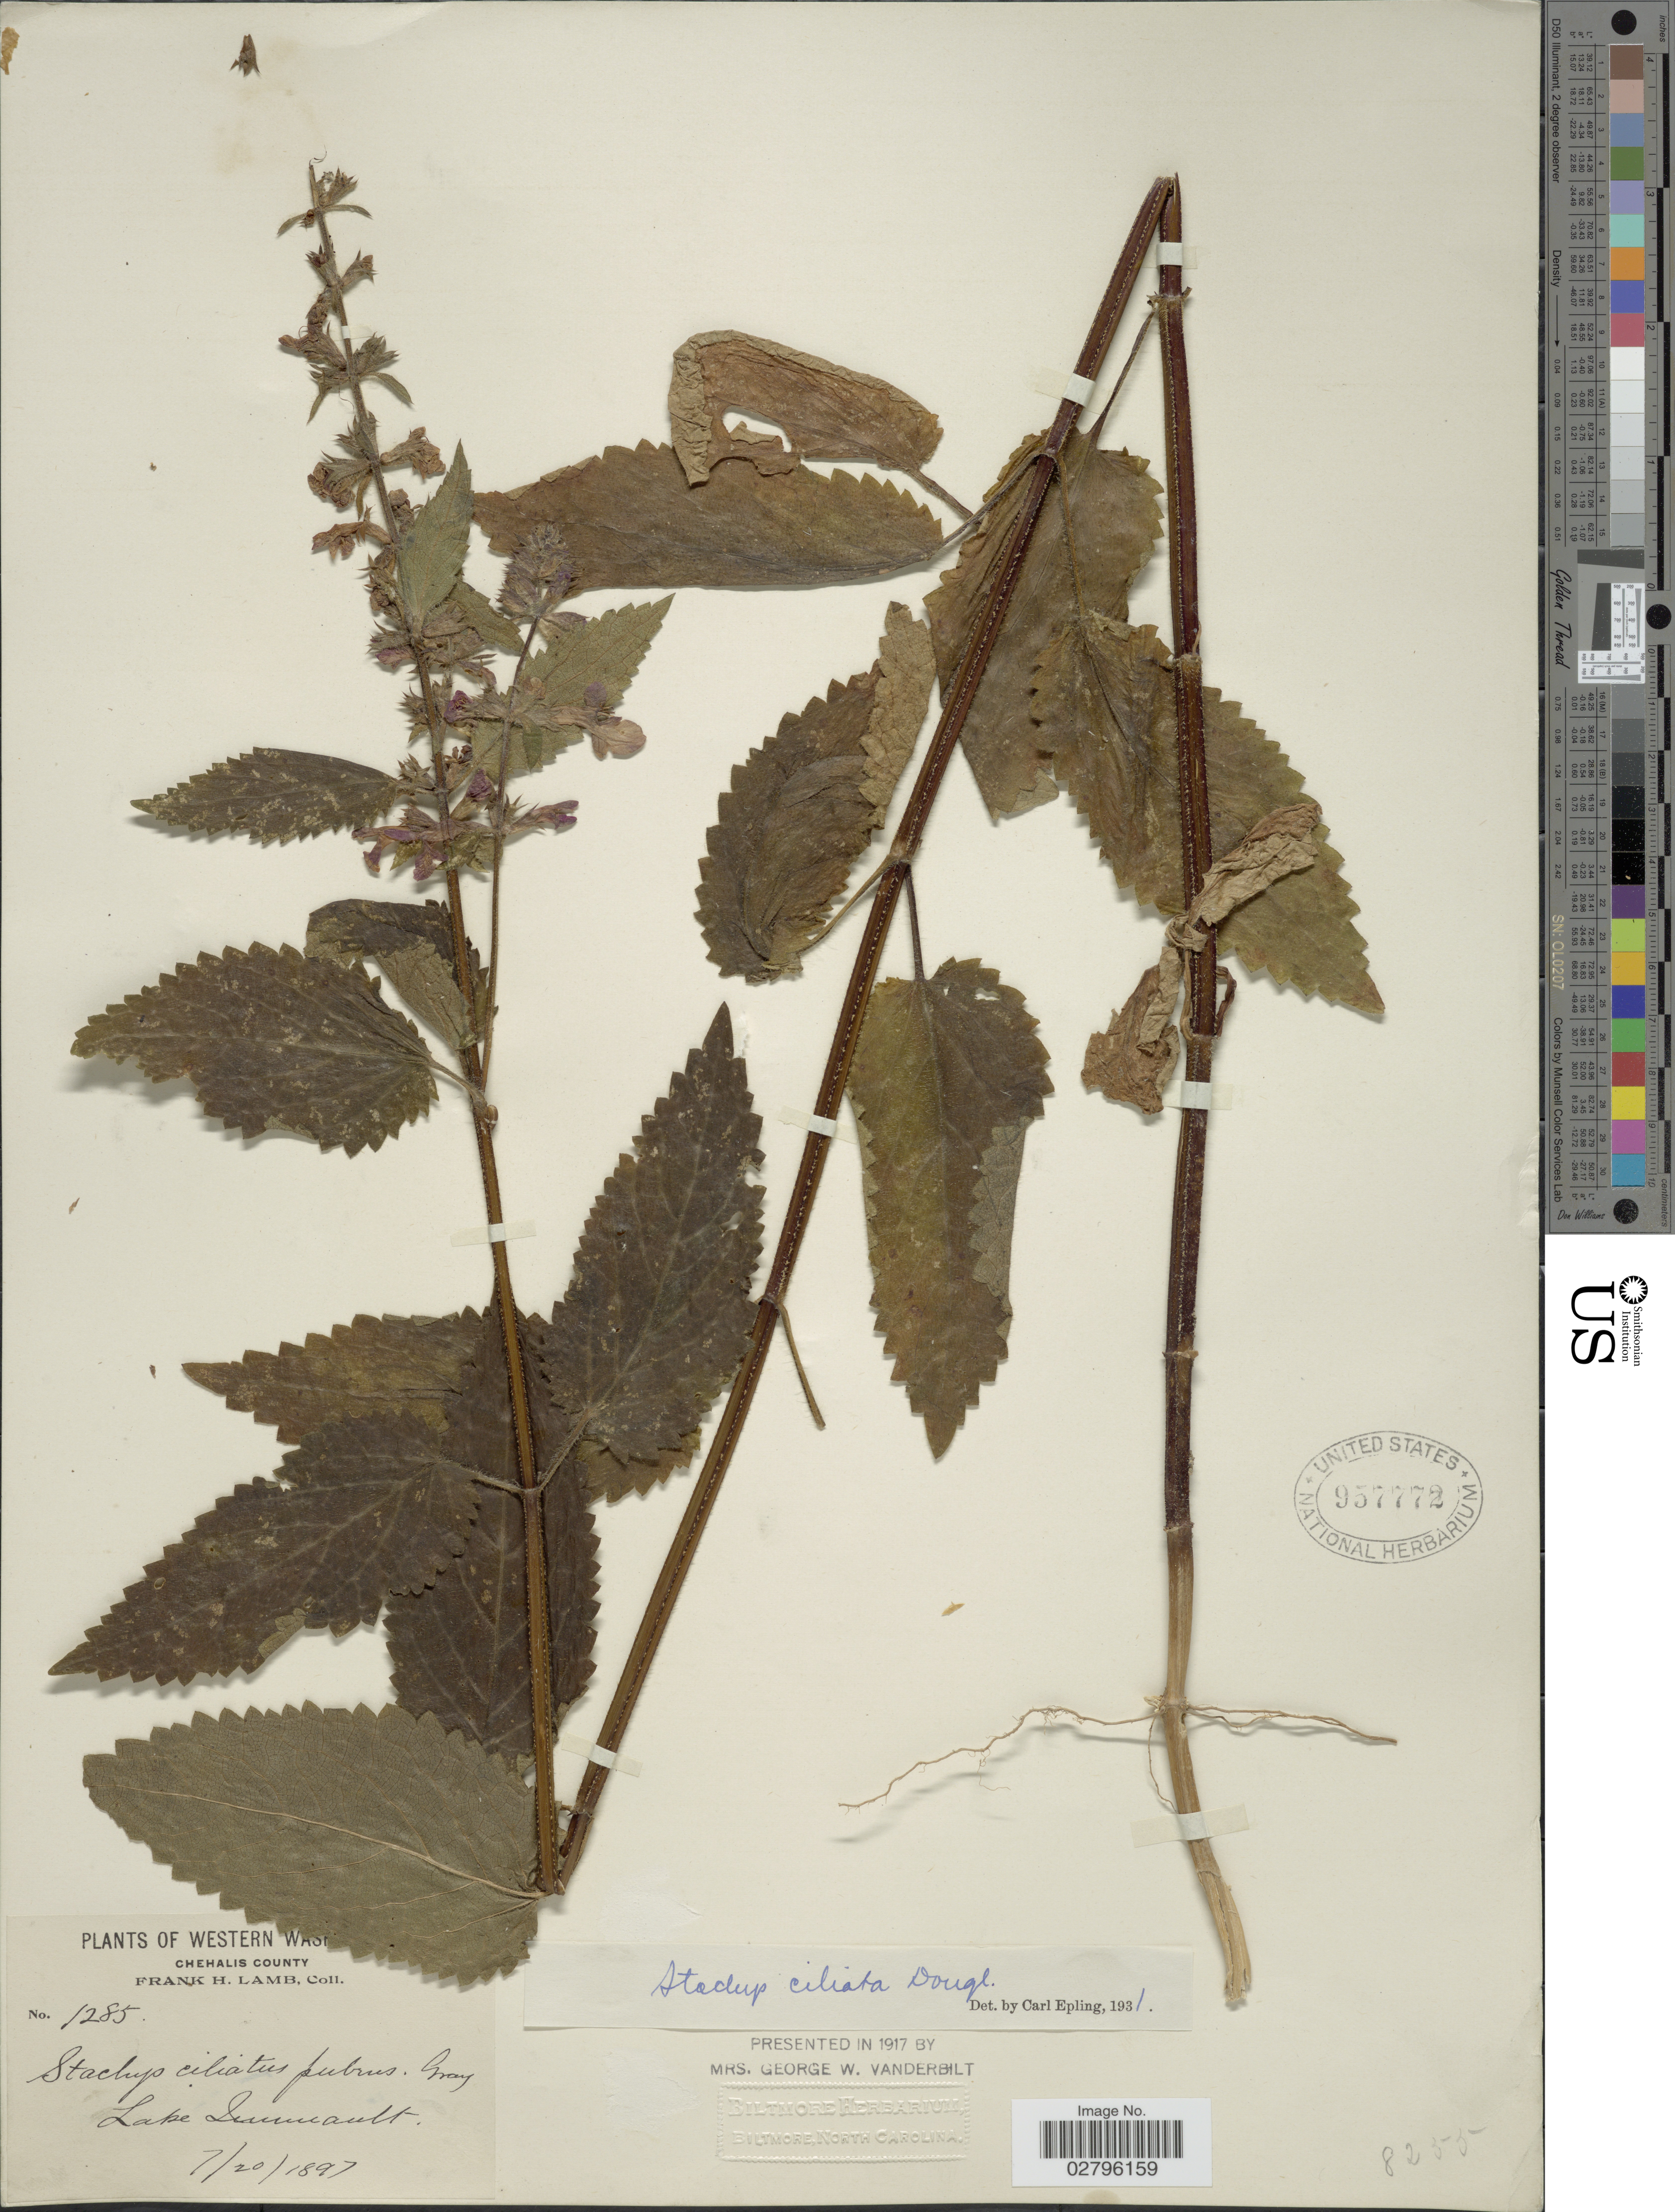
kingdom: Plantae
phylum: Tracheophyta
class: Magnoliopsida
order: Lamiales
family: Lamiaceae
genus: Stachys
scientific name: Stachys ciliata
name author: Douglas ex Benth.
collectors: F. H. Lamb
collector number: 1285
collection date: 1897-07-20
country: United States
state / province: Washington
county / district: Grays Harbor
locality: Western Washington. Lake Quinault.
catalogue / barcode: US 957772